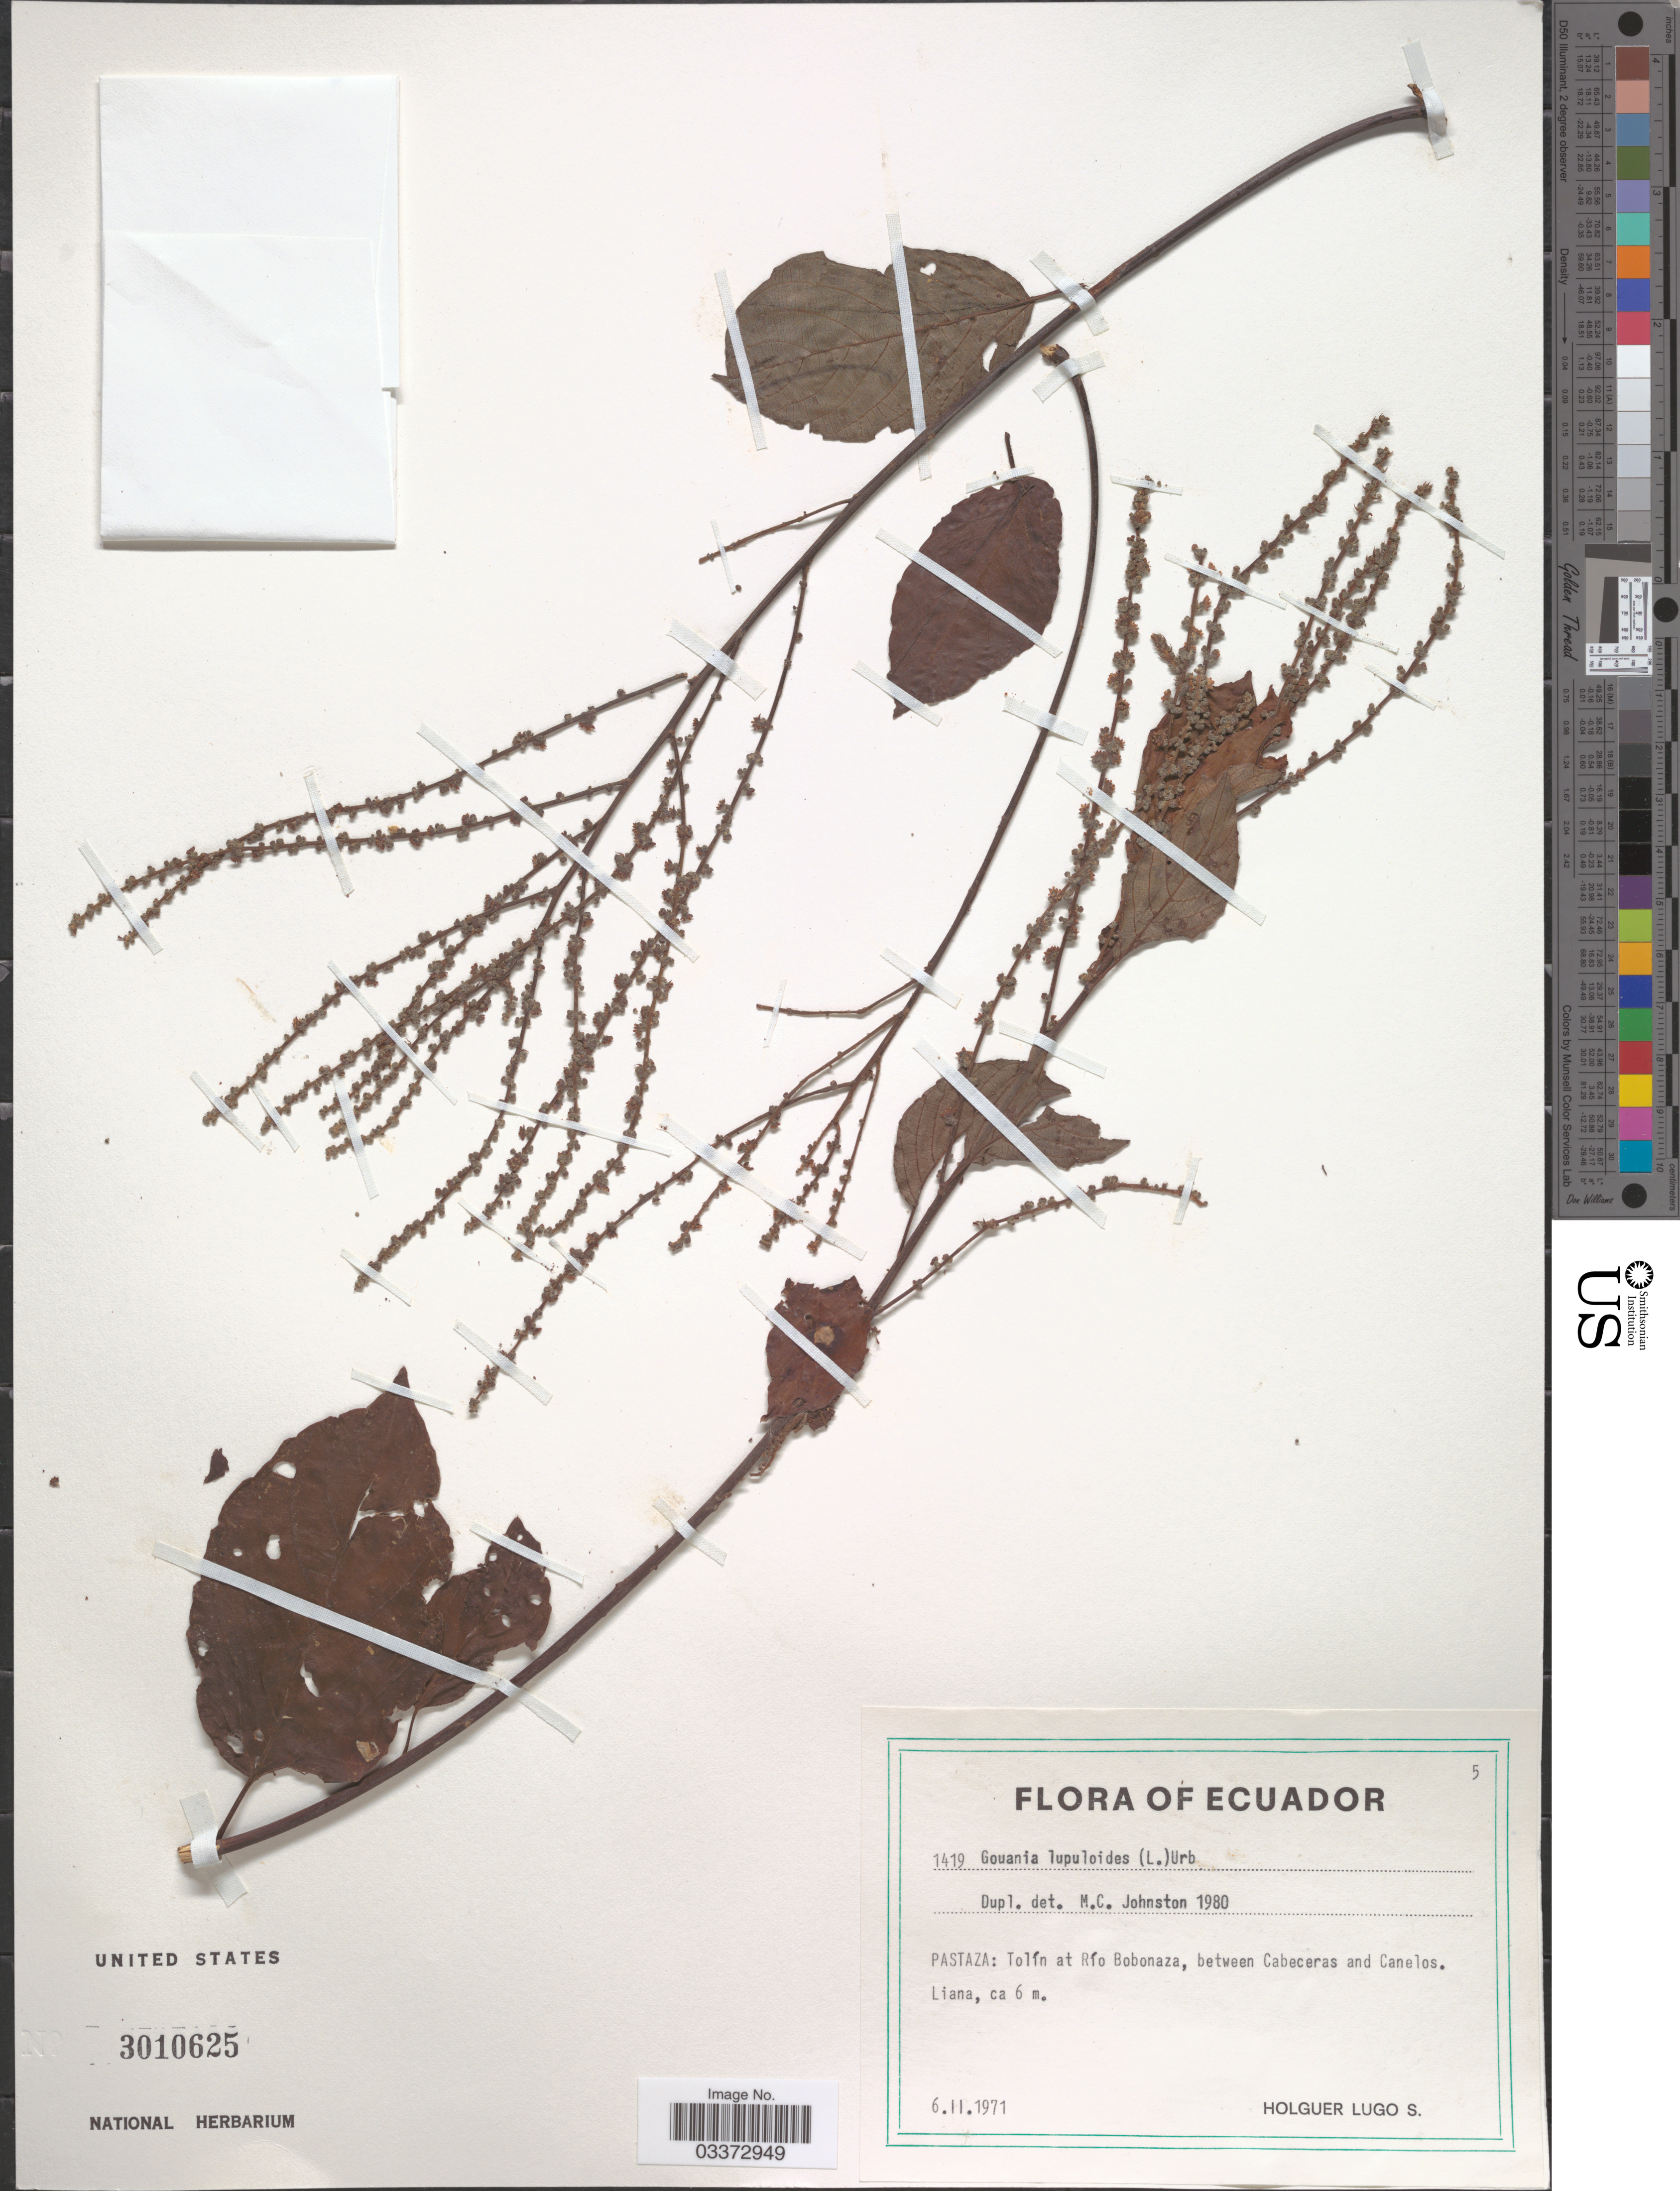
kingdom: Plantae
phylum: Tracheophyta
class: Magnoliopsida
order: Rosales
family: Rhamnaceae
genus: Gouania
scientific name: Gouania alnifolia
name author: Reissek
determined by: Figueira, Mauricio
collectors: H. Lugo S.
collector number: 1419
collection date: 1971-02-06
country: Ecuador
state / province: Pastaza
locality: Tolín at Río Bobonaza, between Cabeceras and Canelos.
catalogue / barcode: US 3010625